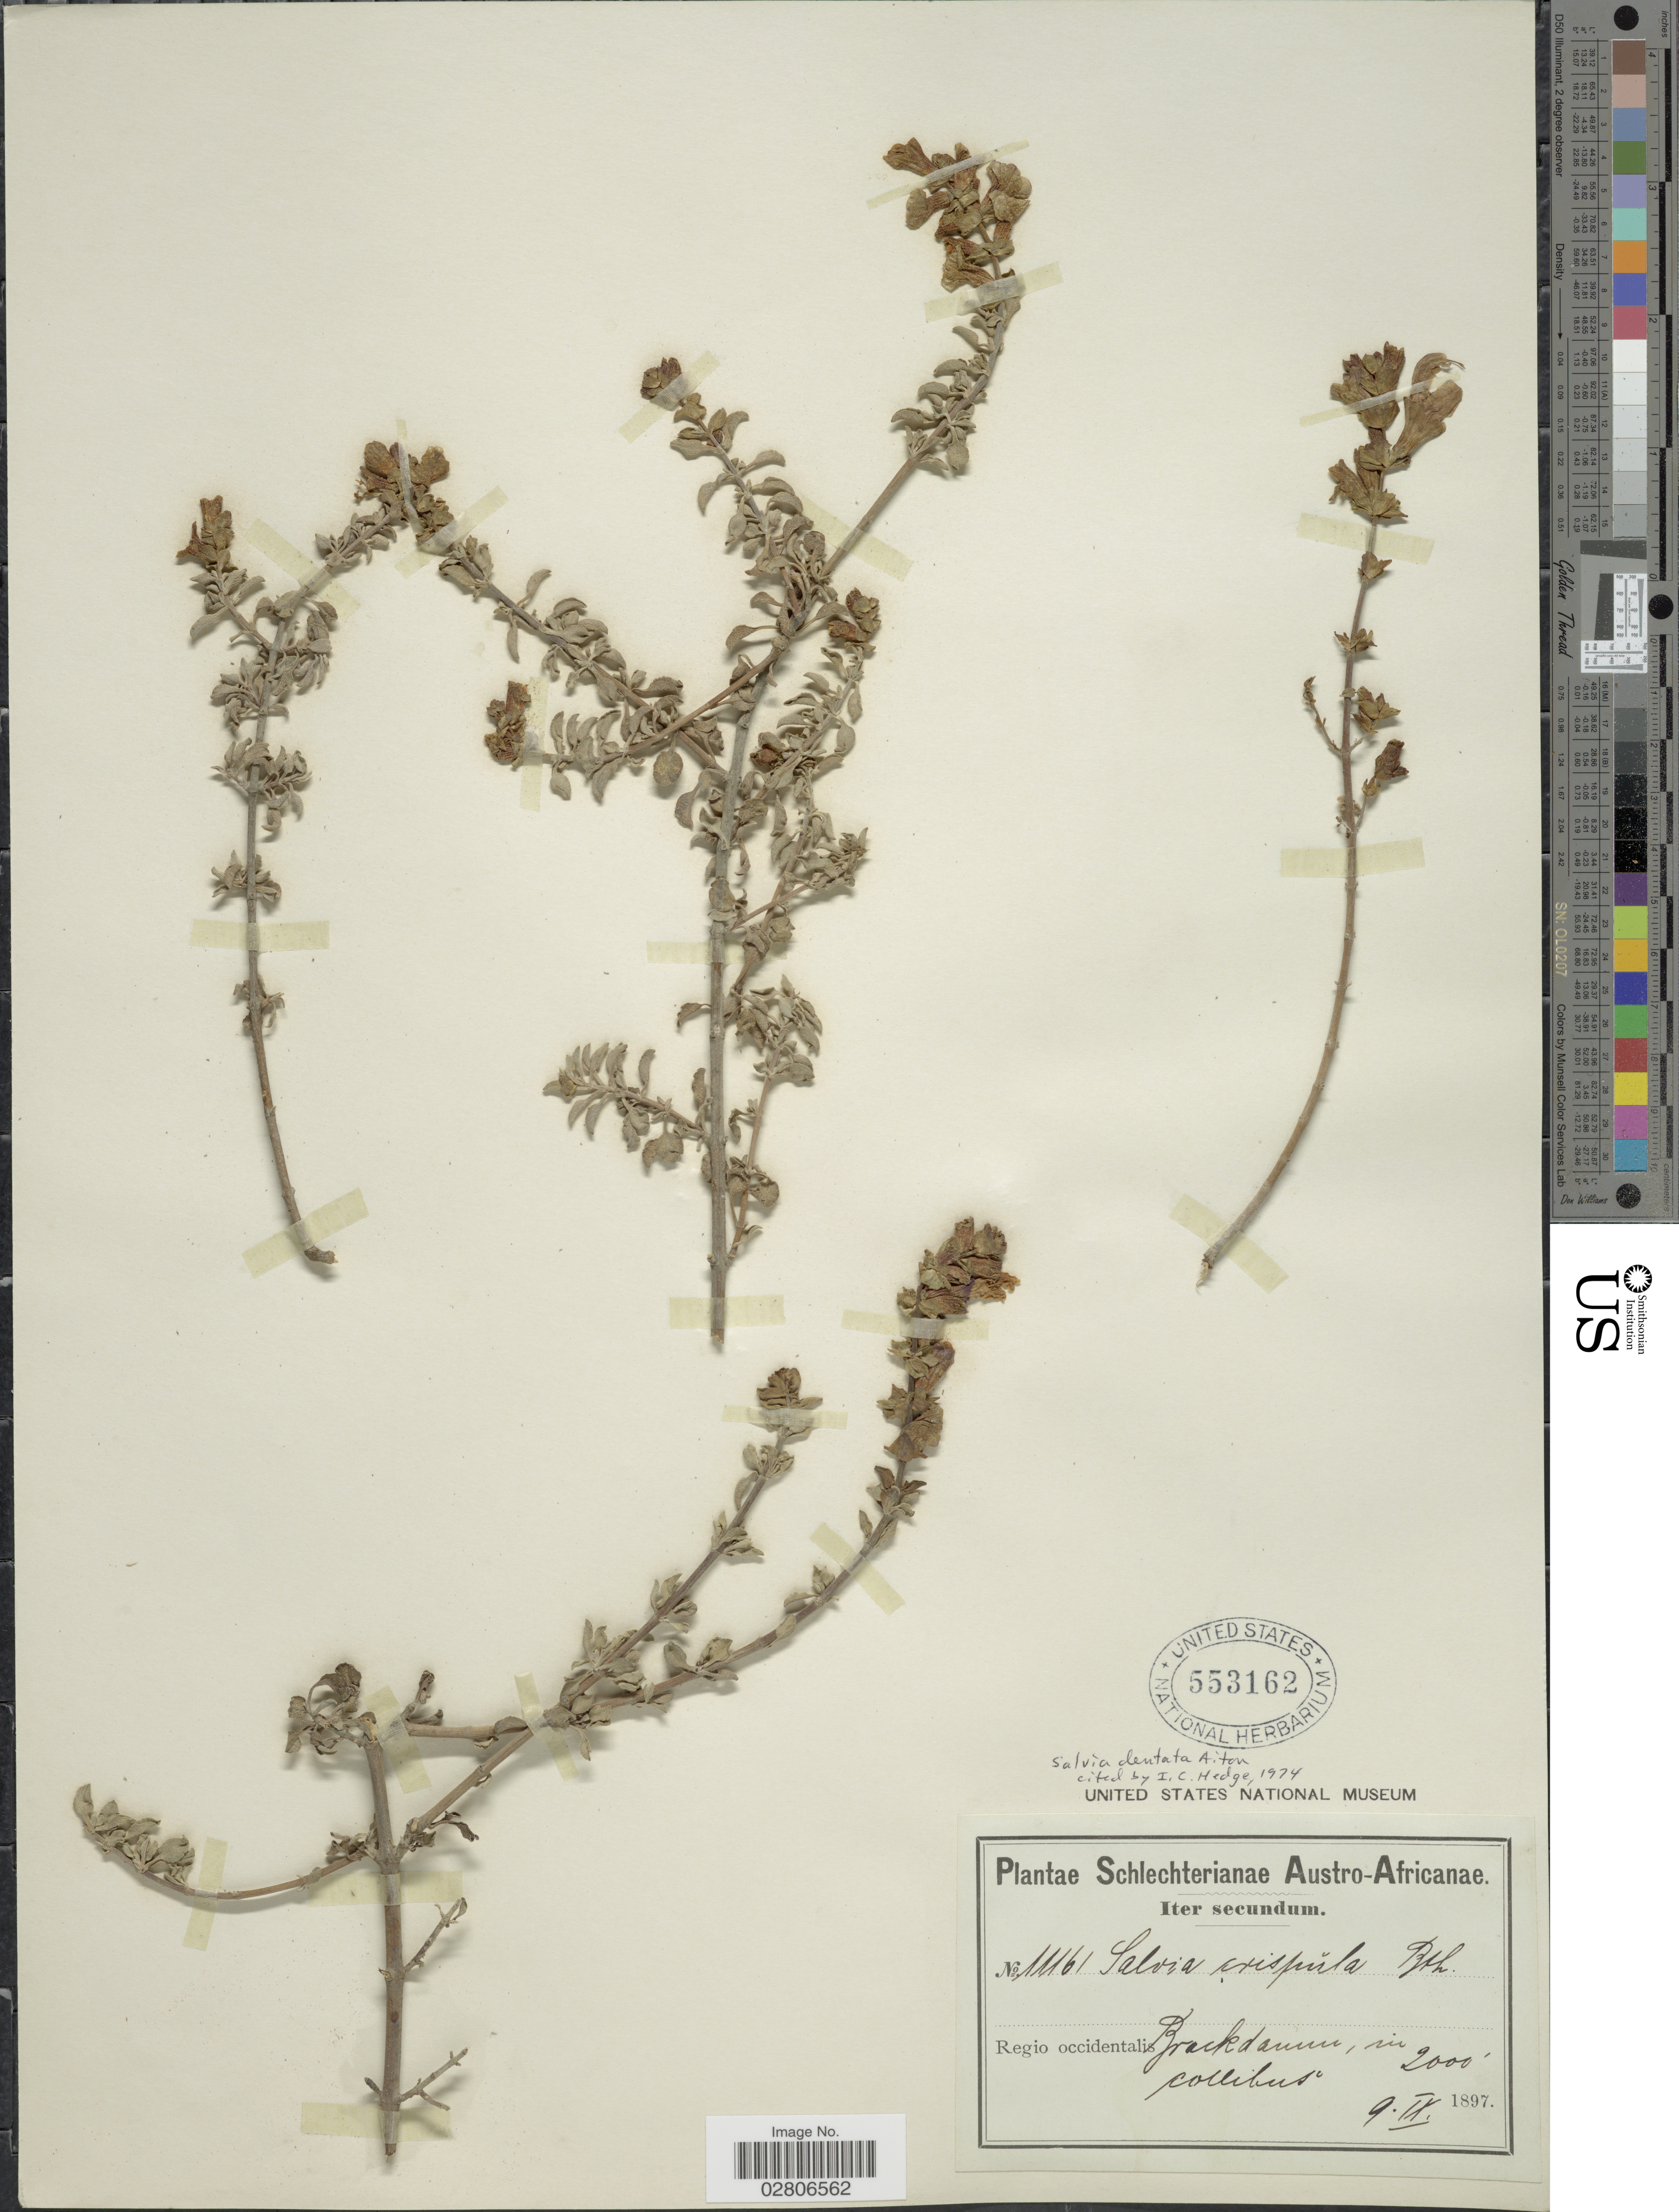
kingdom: Plantae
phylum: Tracheophyta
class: Magnoliopsida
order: Lamiales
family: Lamiaceae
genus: Salvia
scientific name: Salvia dentata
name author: Aiton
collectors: Schlechter, --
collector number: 11161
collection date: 1897-09-09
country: South Africa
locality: Austro-Africanae, Regio occidentalis, Brackdamm in collibus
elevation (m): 610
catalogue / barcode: US 553162